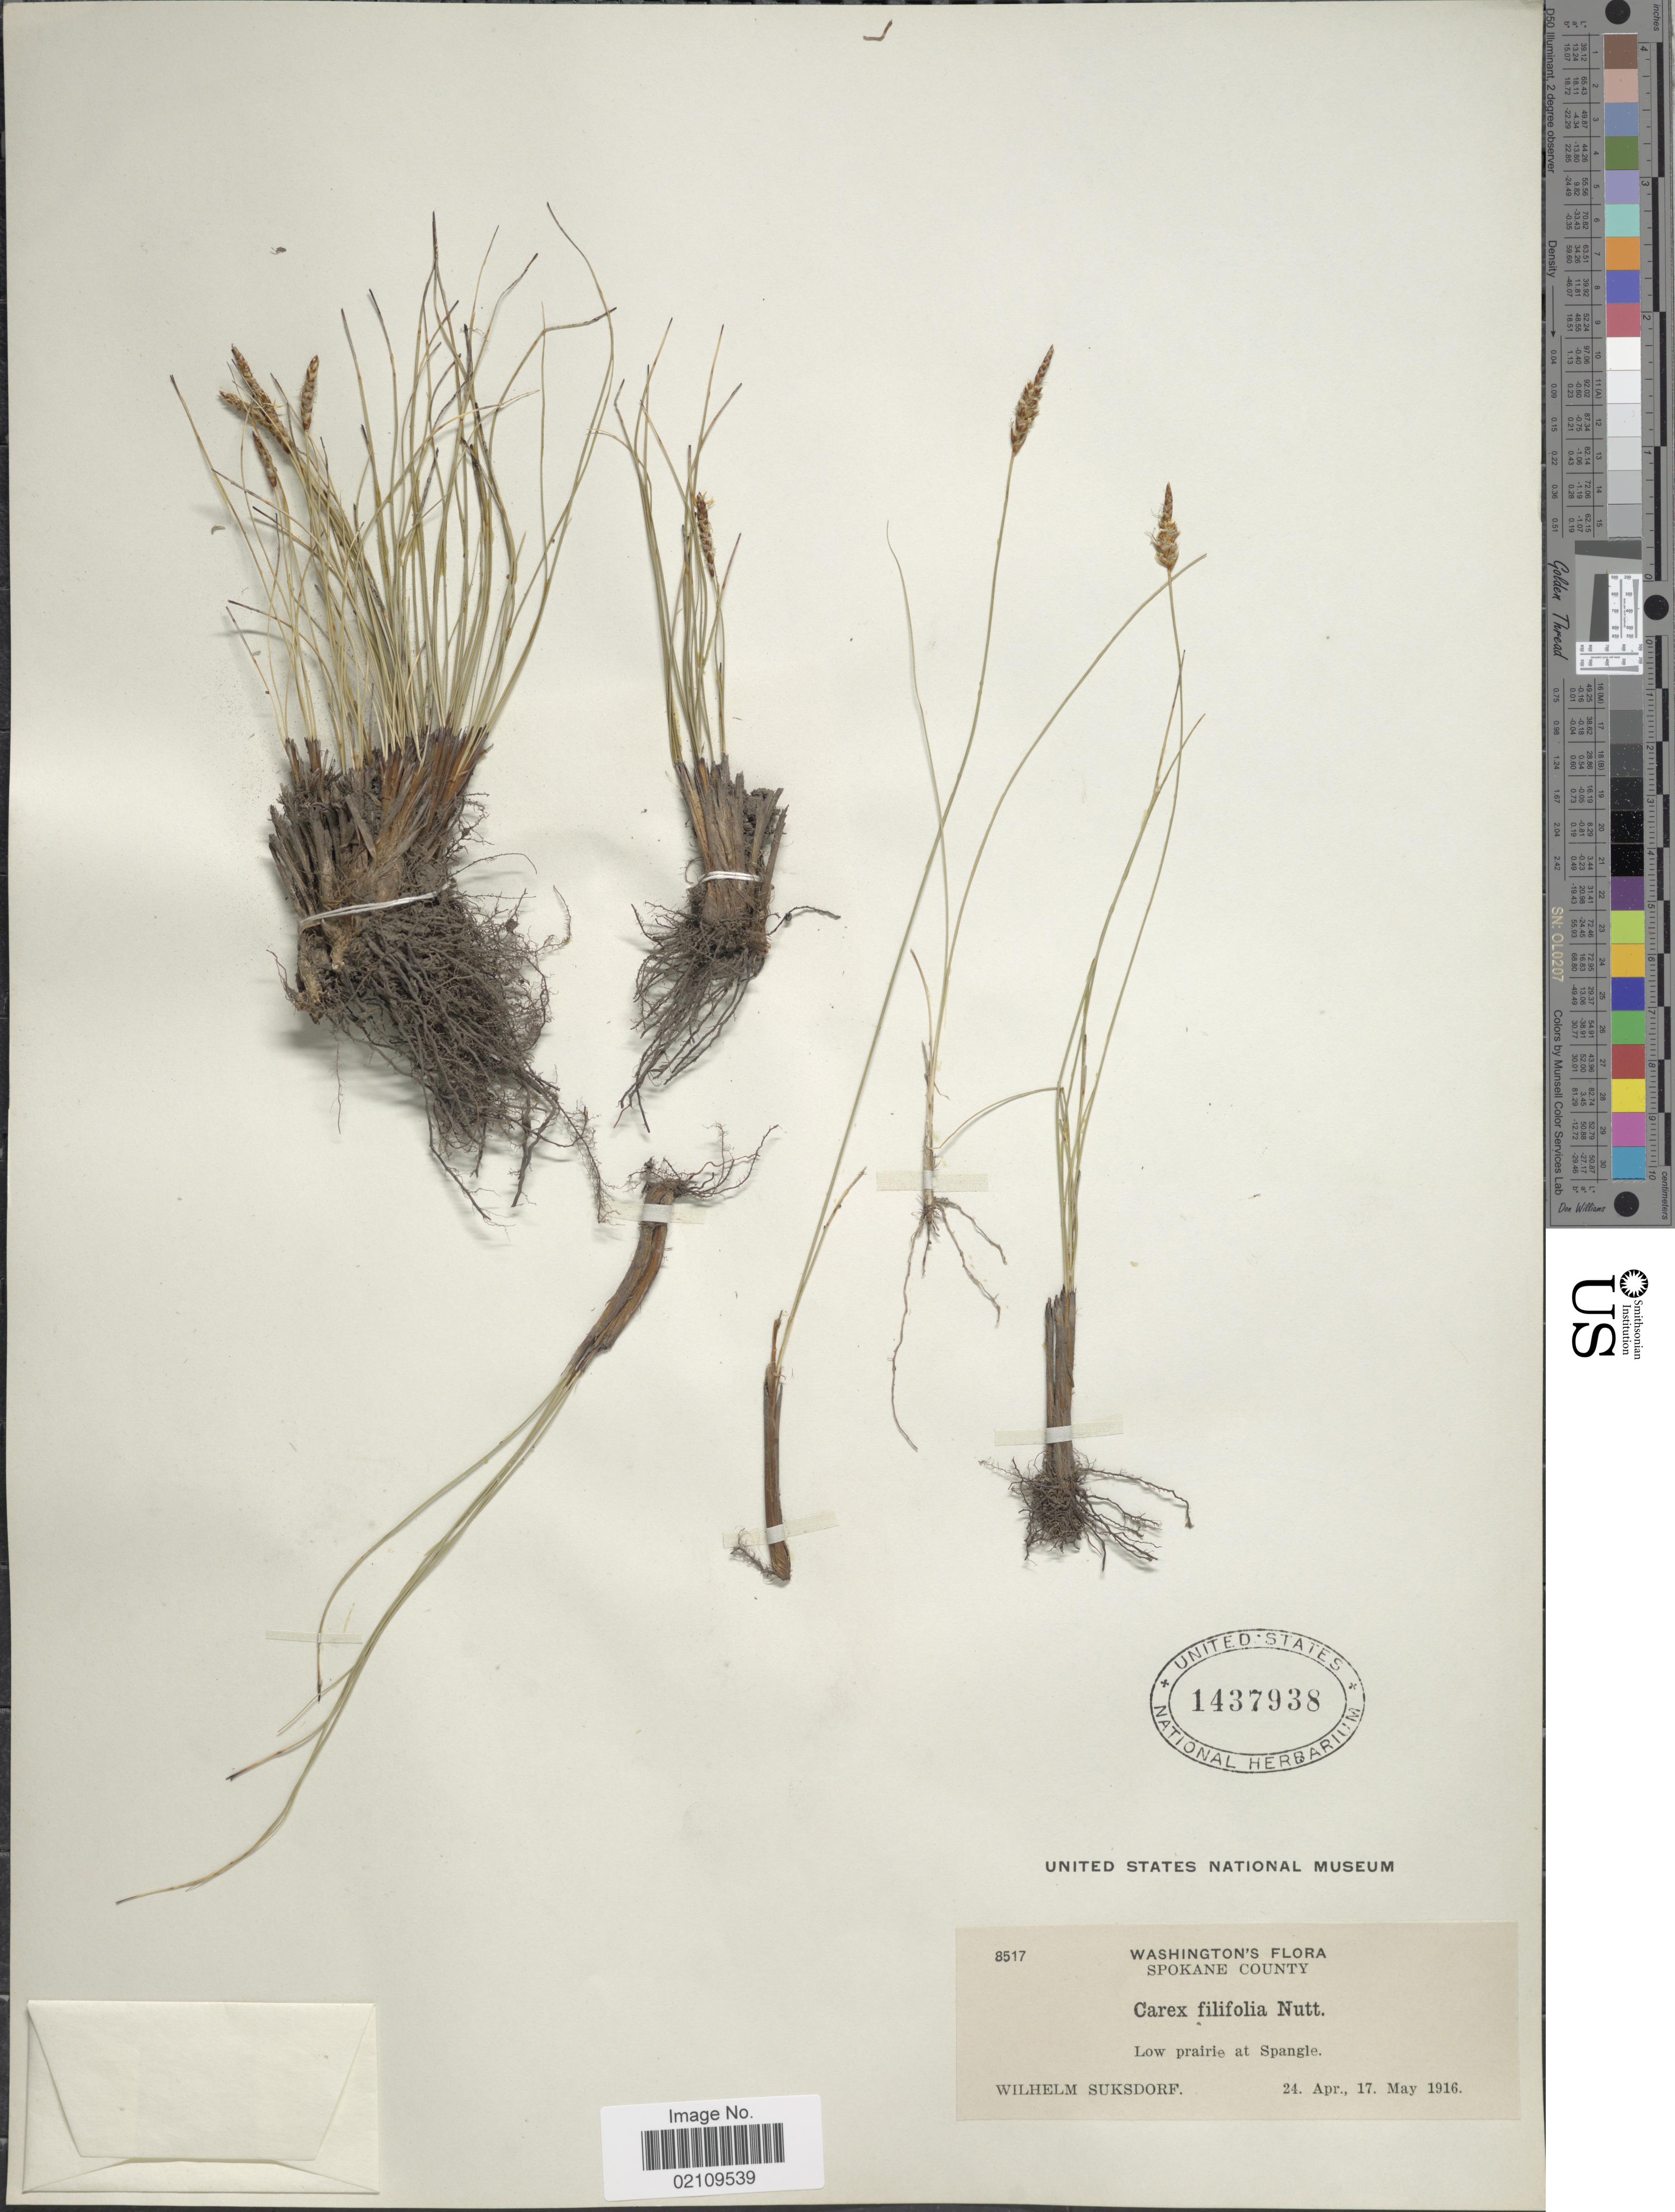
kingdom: Plantae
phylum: Tracheophyta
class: Liliopsida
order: Poales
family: Cyperaceae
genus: Carex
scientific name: Carex filifolia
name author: Nutt.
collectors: W. N. Suksdorf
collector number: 8517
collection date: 1916-04-24/1916-05-17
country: United States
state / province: Washington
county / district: Spokane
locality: Spokane County, Low prairie at Spangle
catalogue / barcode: US 1437938